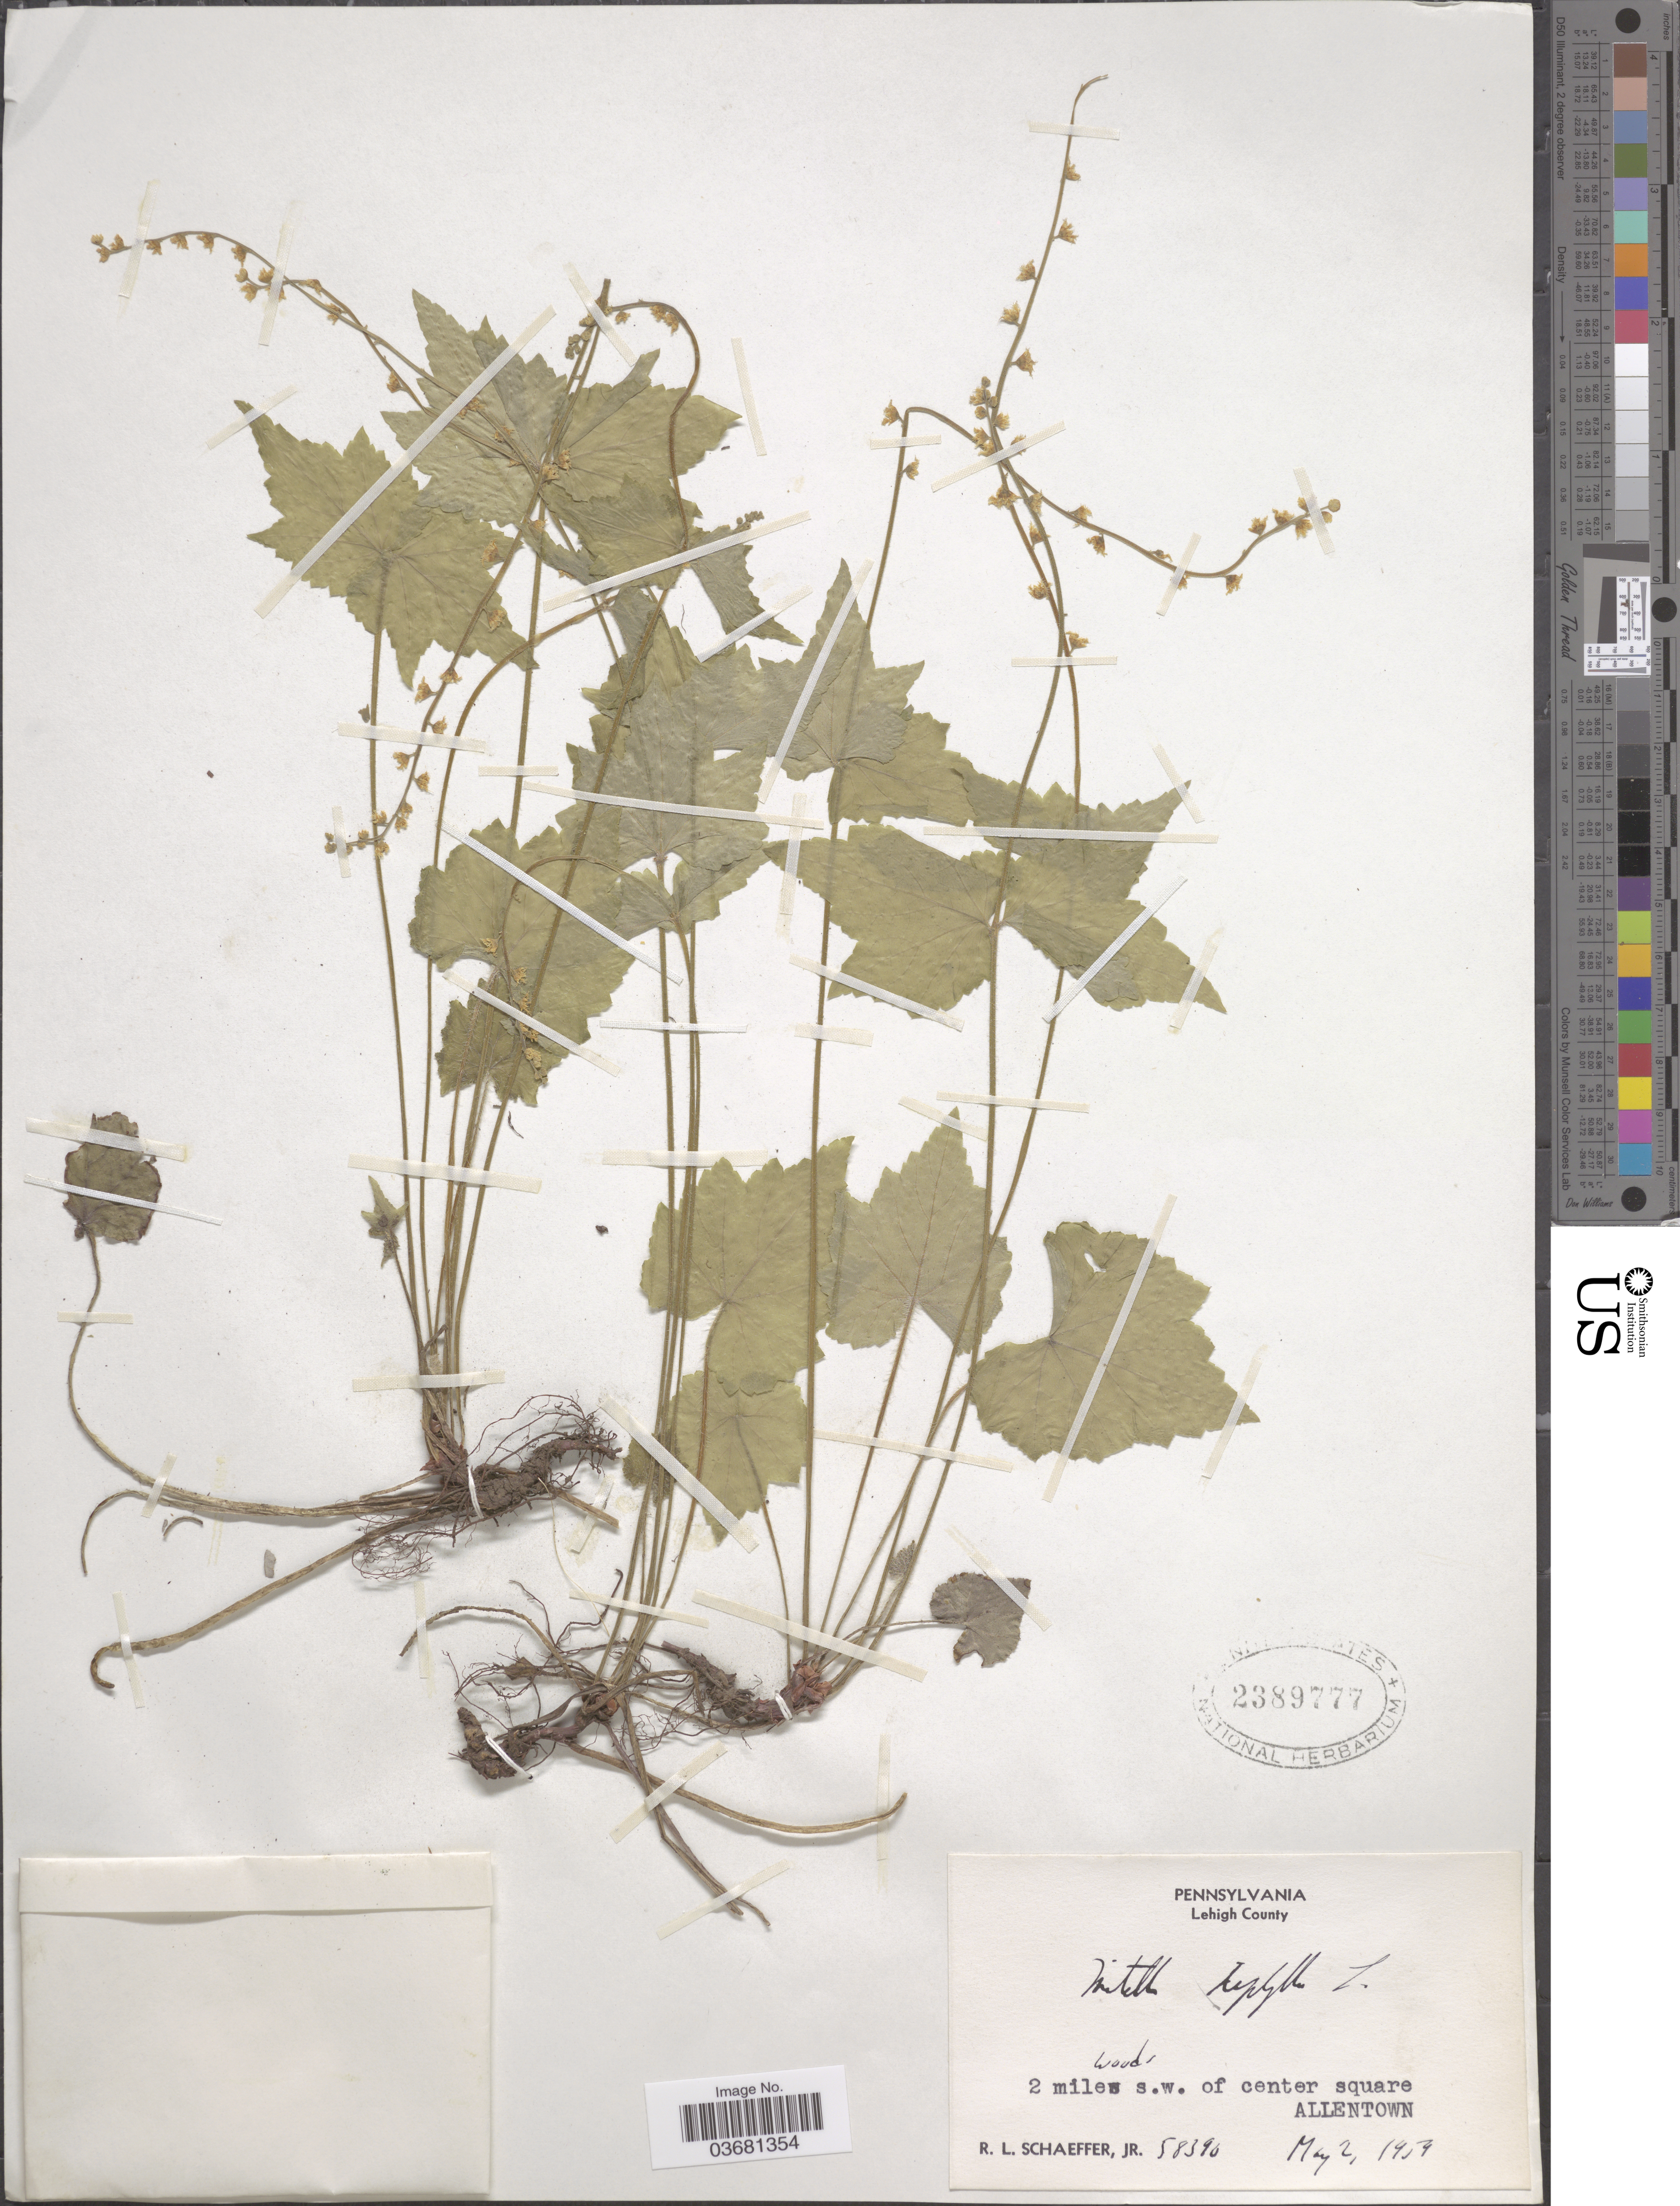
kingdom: Plantae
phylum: Tracheophyta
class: Magnoliopsida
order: Saxifragales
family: Saxifragaceae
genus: Mitella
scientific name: Mitella diphylla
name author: L.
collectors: R. L. Schaeffer Jr.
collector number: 58390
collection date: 1954-05-02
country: United States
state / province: Pennsylvania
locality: Lehigh County. 2 miles s.w. of center square. Allentown.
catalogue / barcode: US 2389777